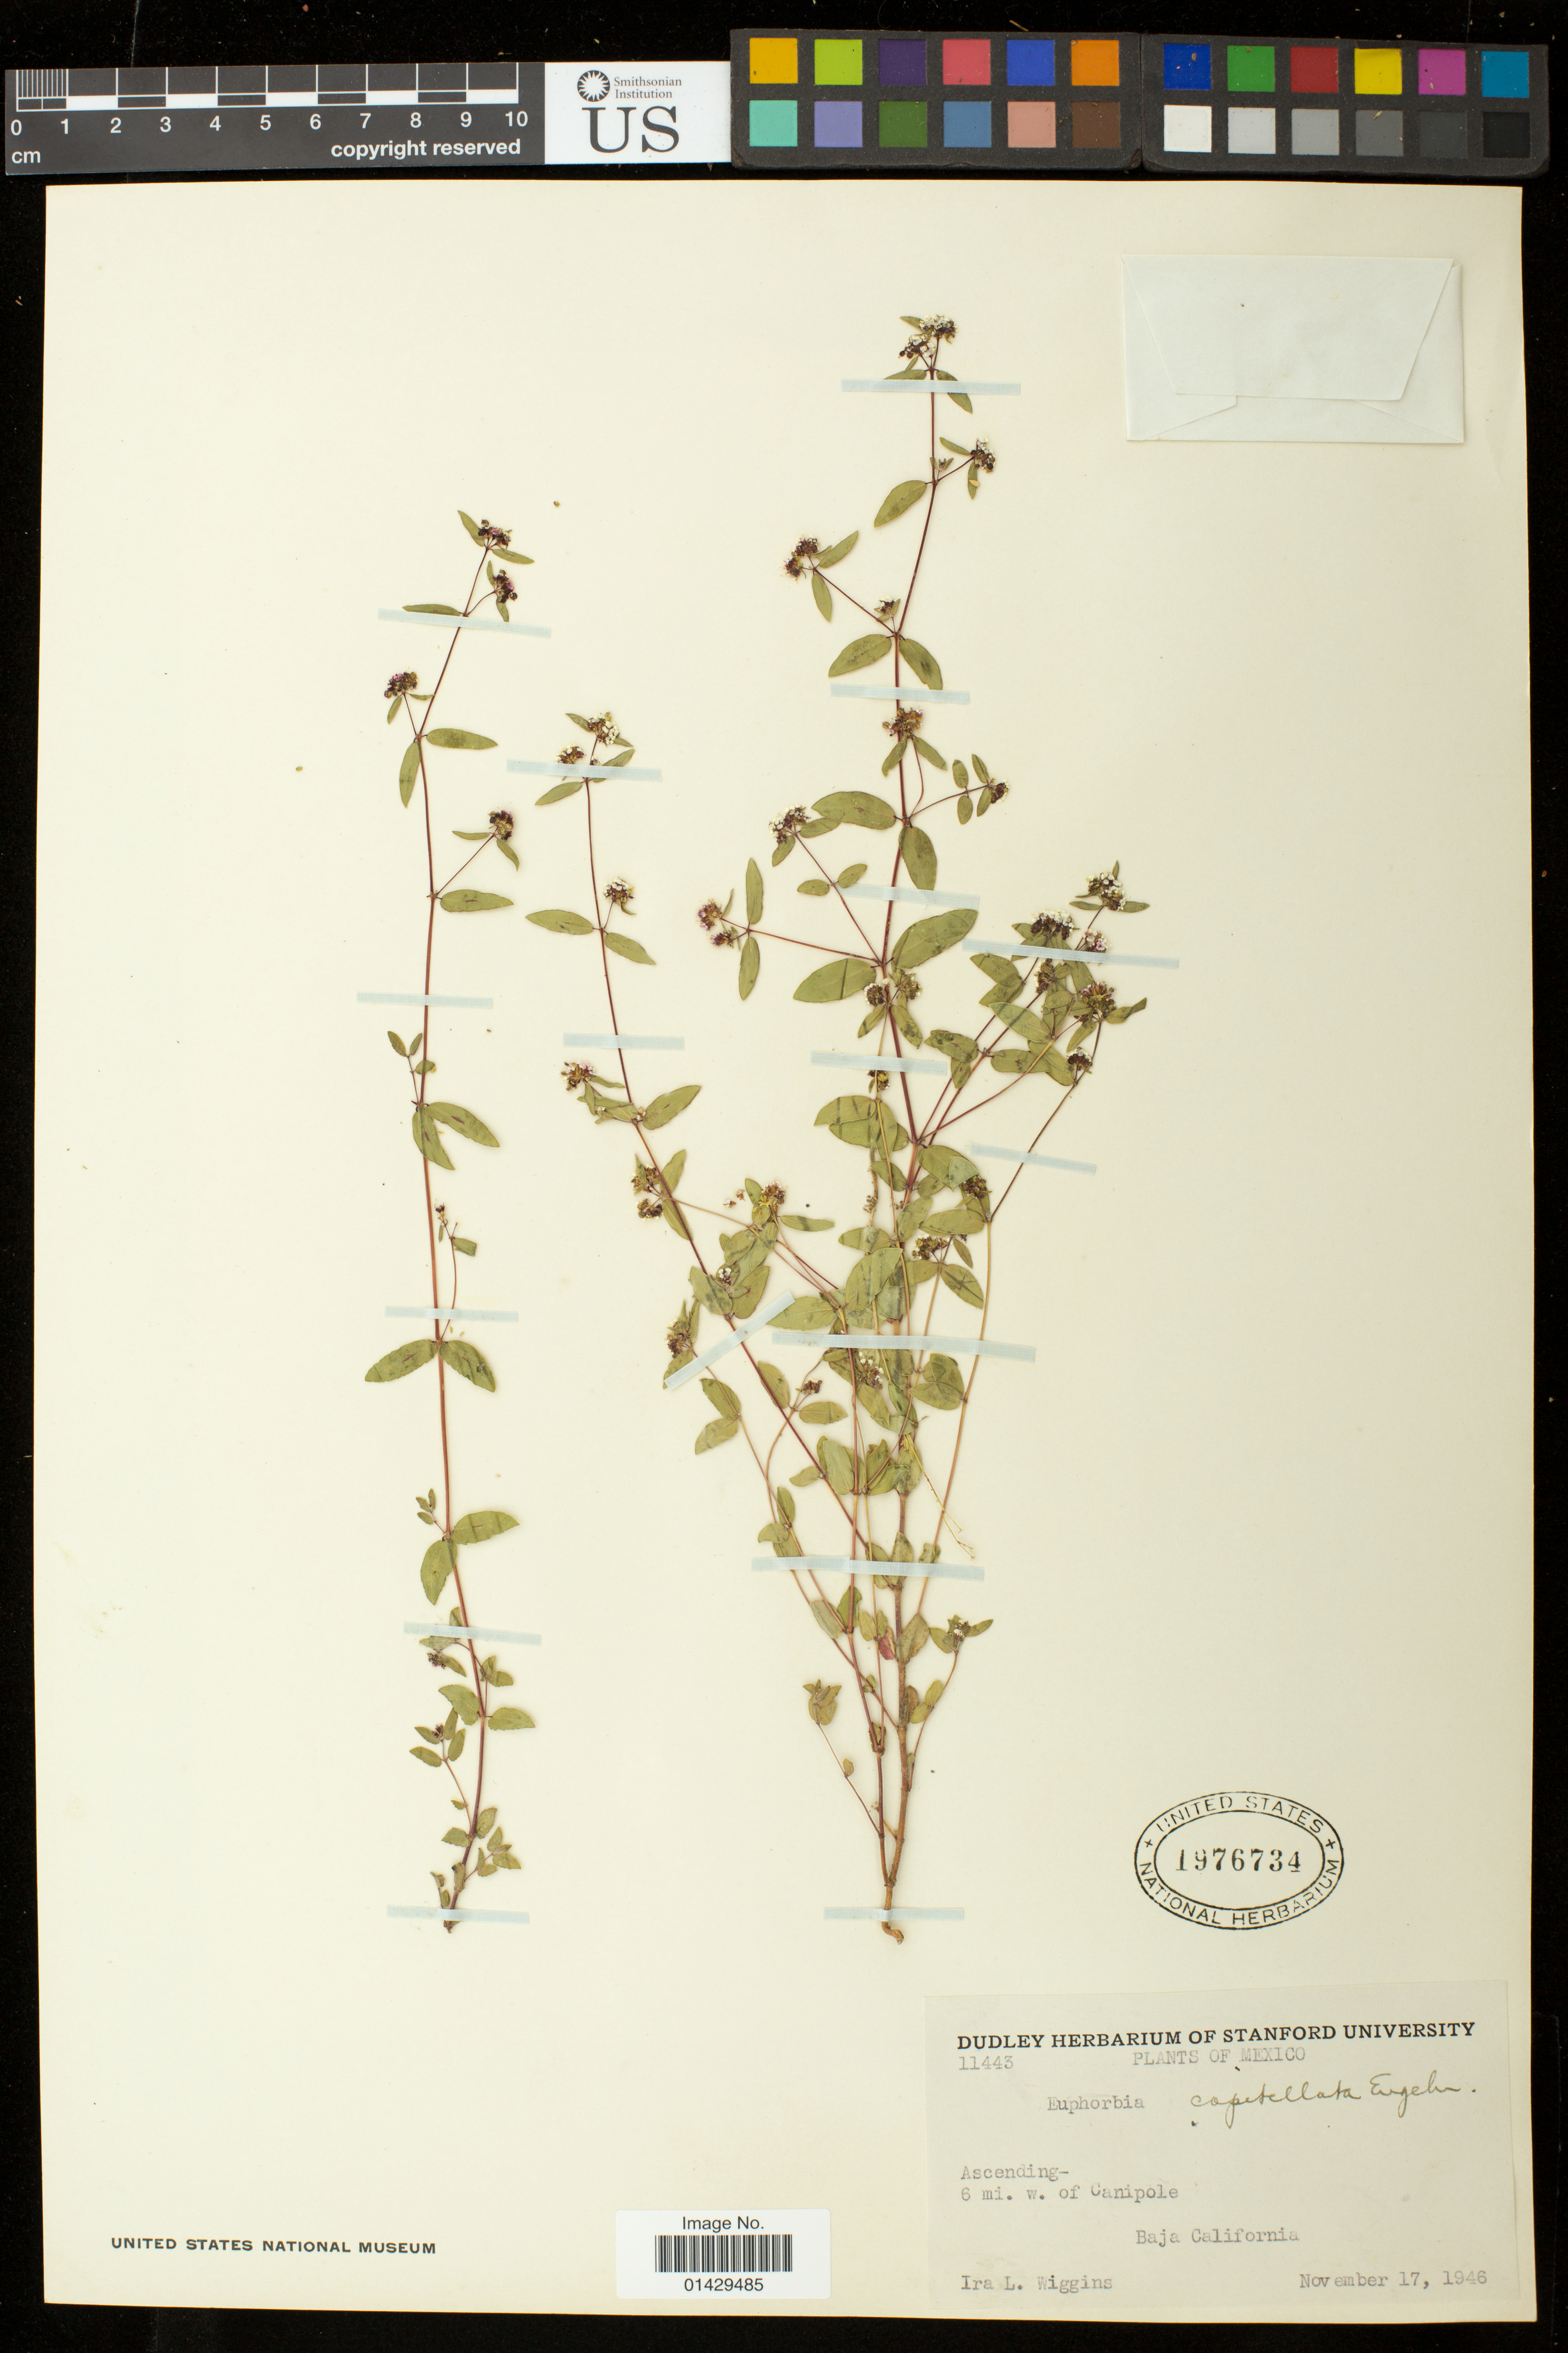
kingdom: Plantae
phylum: Tracheophyta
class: Magnoliopsida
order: Malpighiales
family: Euphorbiaceae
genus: Euphorbia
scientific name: Euphorbia capitellata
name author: Engelm. in Emory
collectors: I. L. Wiggins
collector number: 11443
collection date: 1946-11-17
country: Mexico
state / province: Baja California Sur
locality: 6 mi. w. of Canipole, Baja California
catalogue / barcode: US 1976734